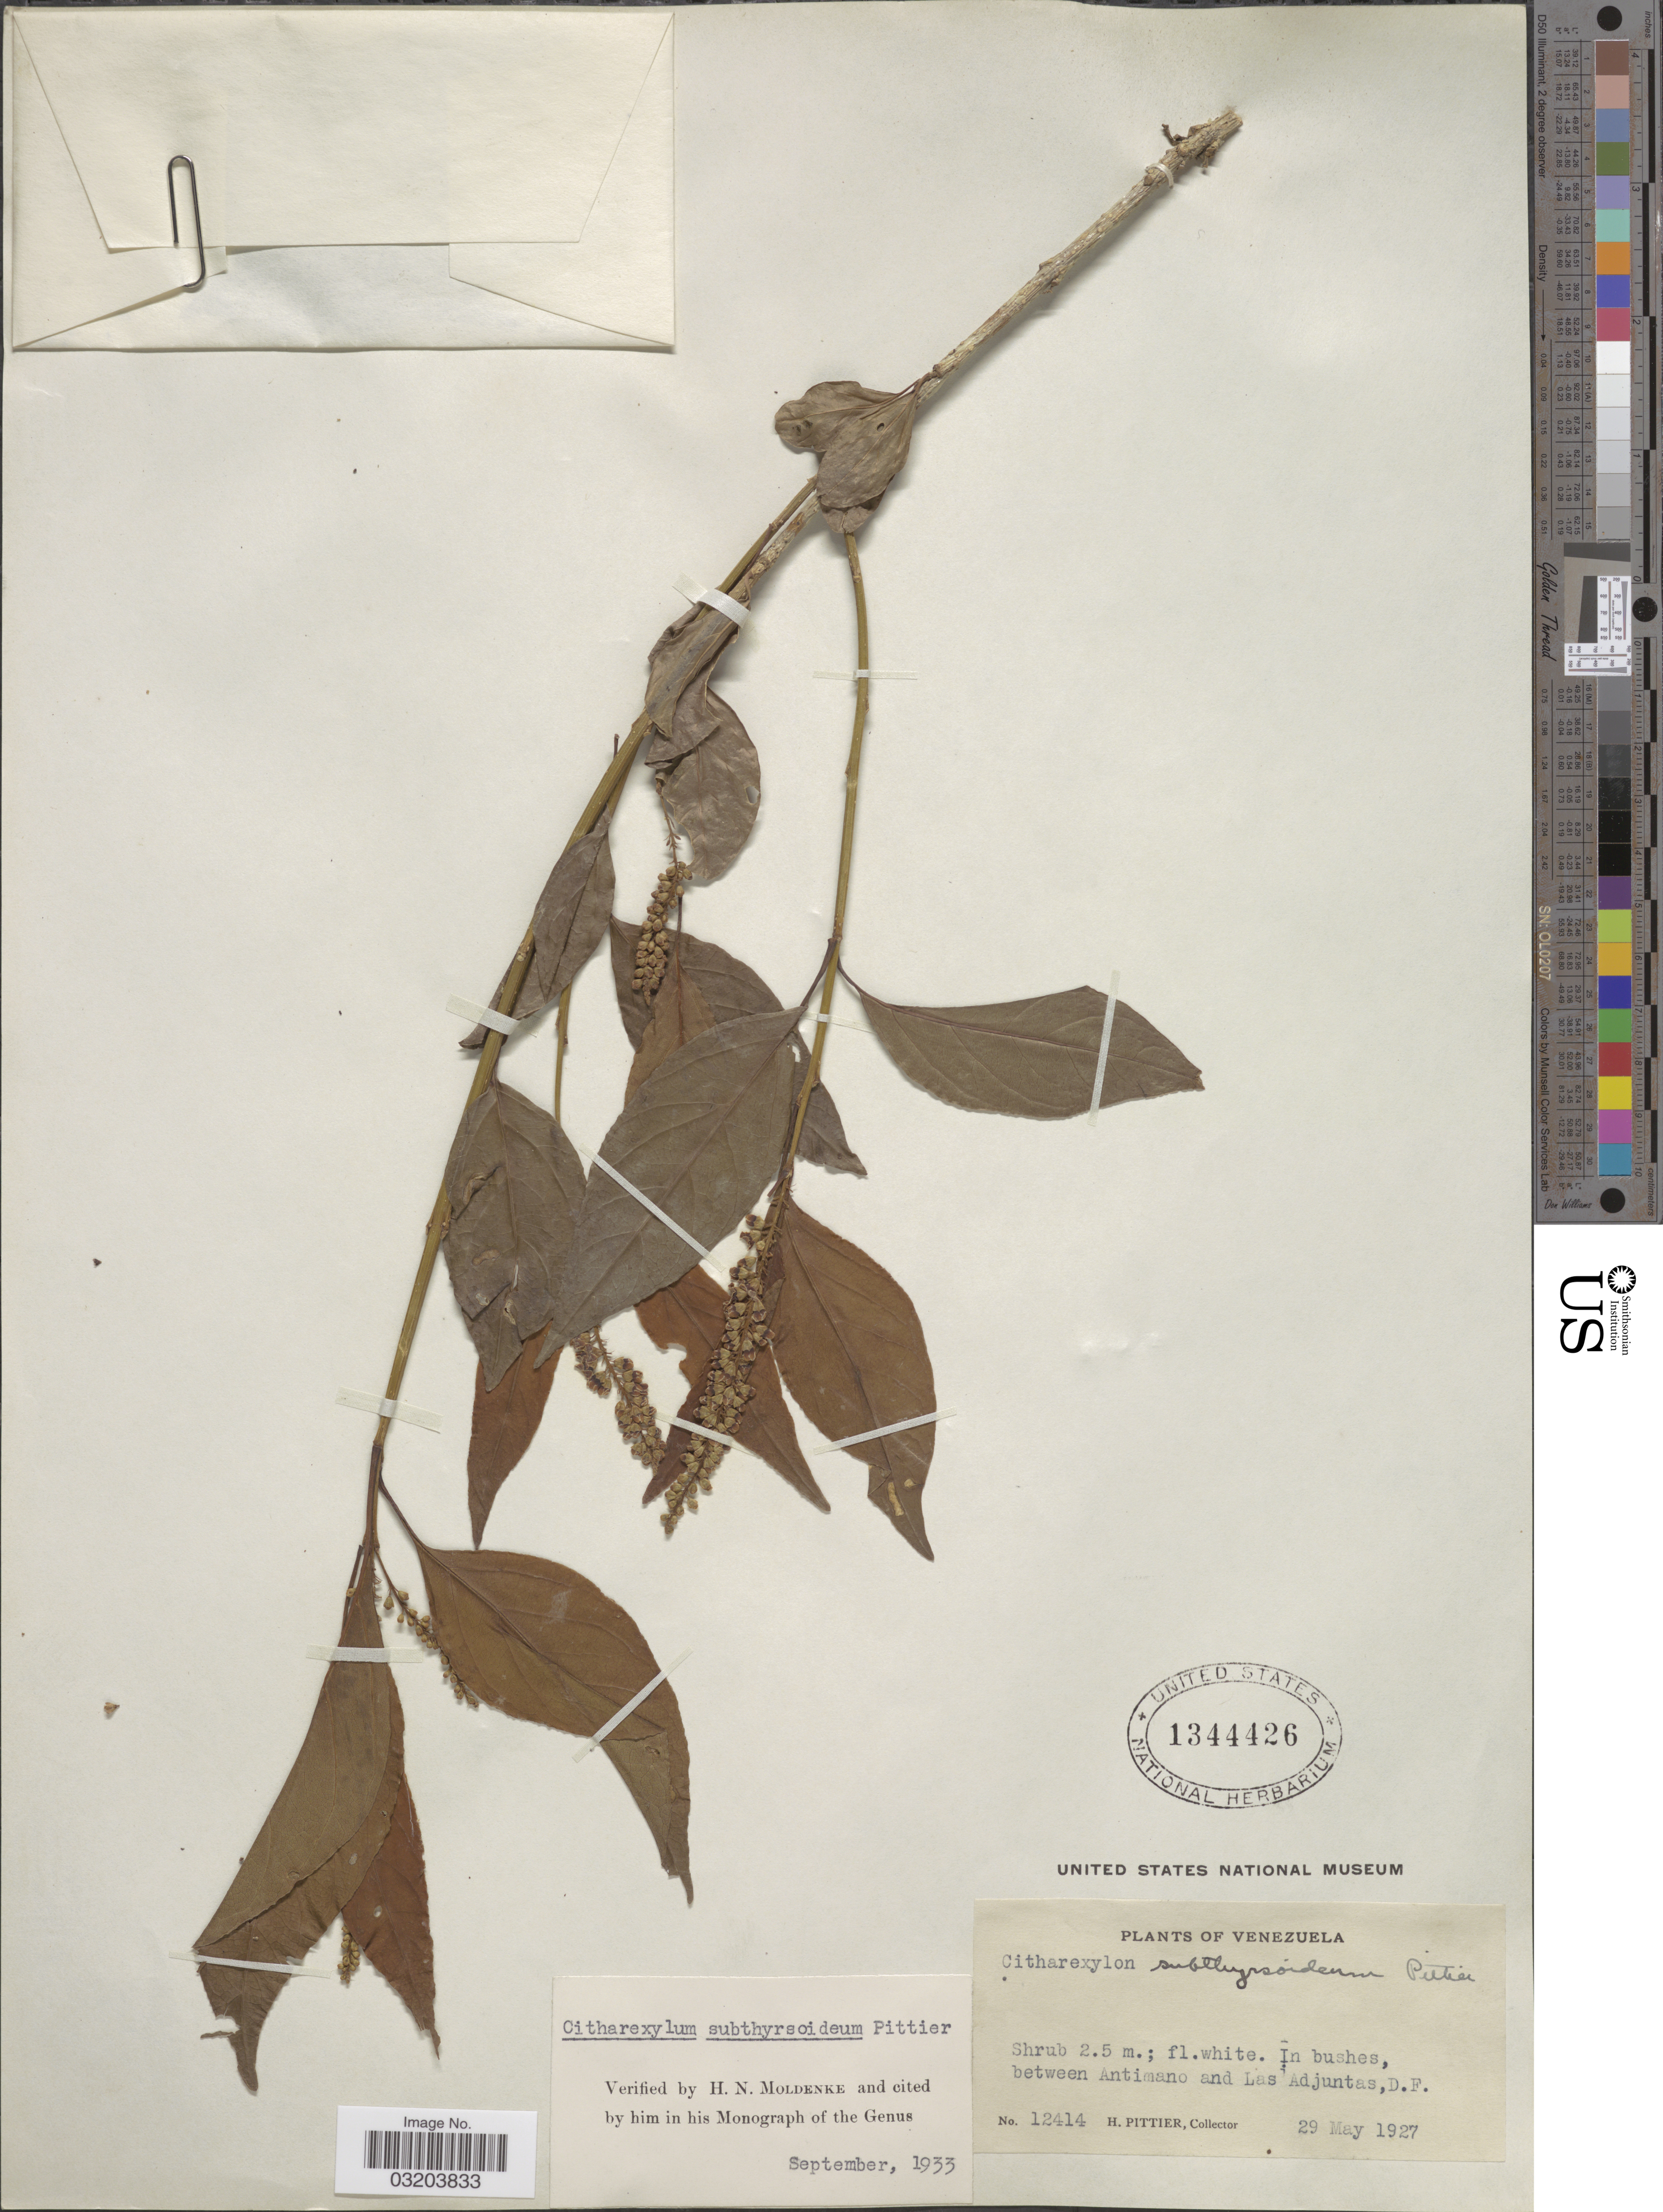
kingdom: Plantae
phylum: Tracheophyta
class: Magnoliopsida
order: Lamiales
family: Verbenaceae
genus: Citharexylum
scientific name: Citharexylum subthyrsoideum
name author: Pittier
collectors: H. F. Pittier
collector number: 12414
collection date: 1927-05-29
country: Venezuela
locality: Between Antimano and Las Adjuntas, D.F.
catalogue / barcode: US 1344426